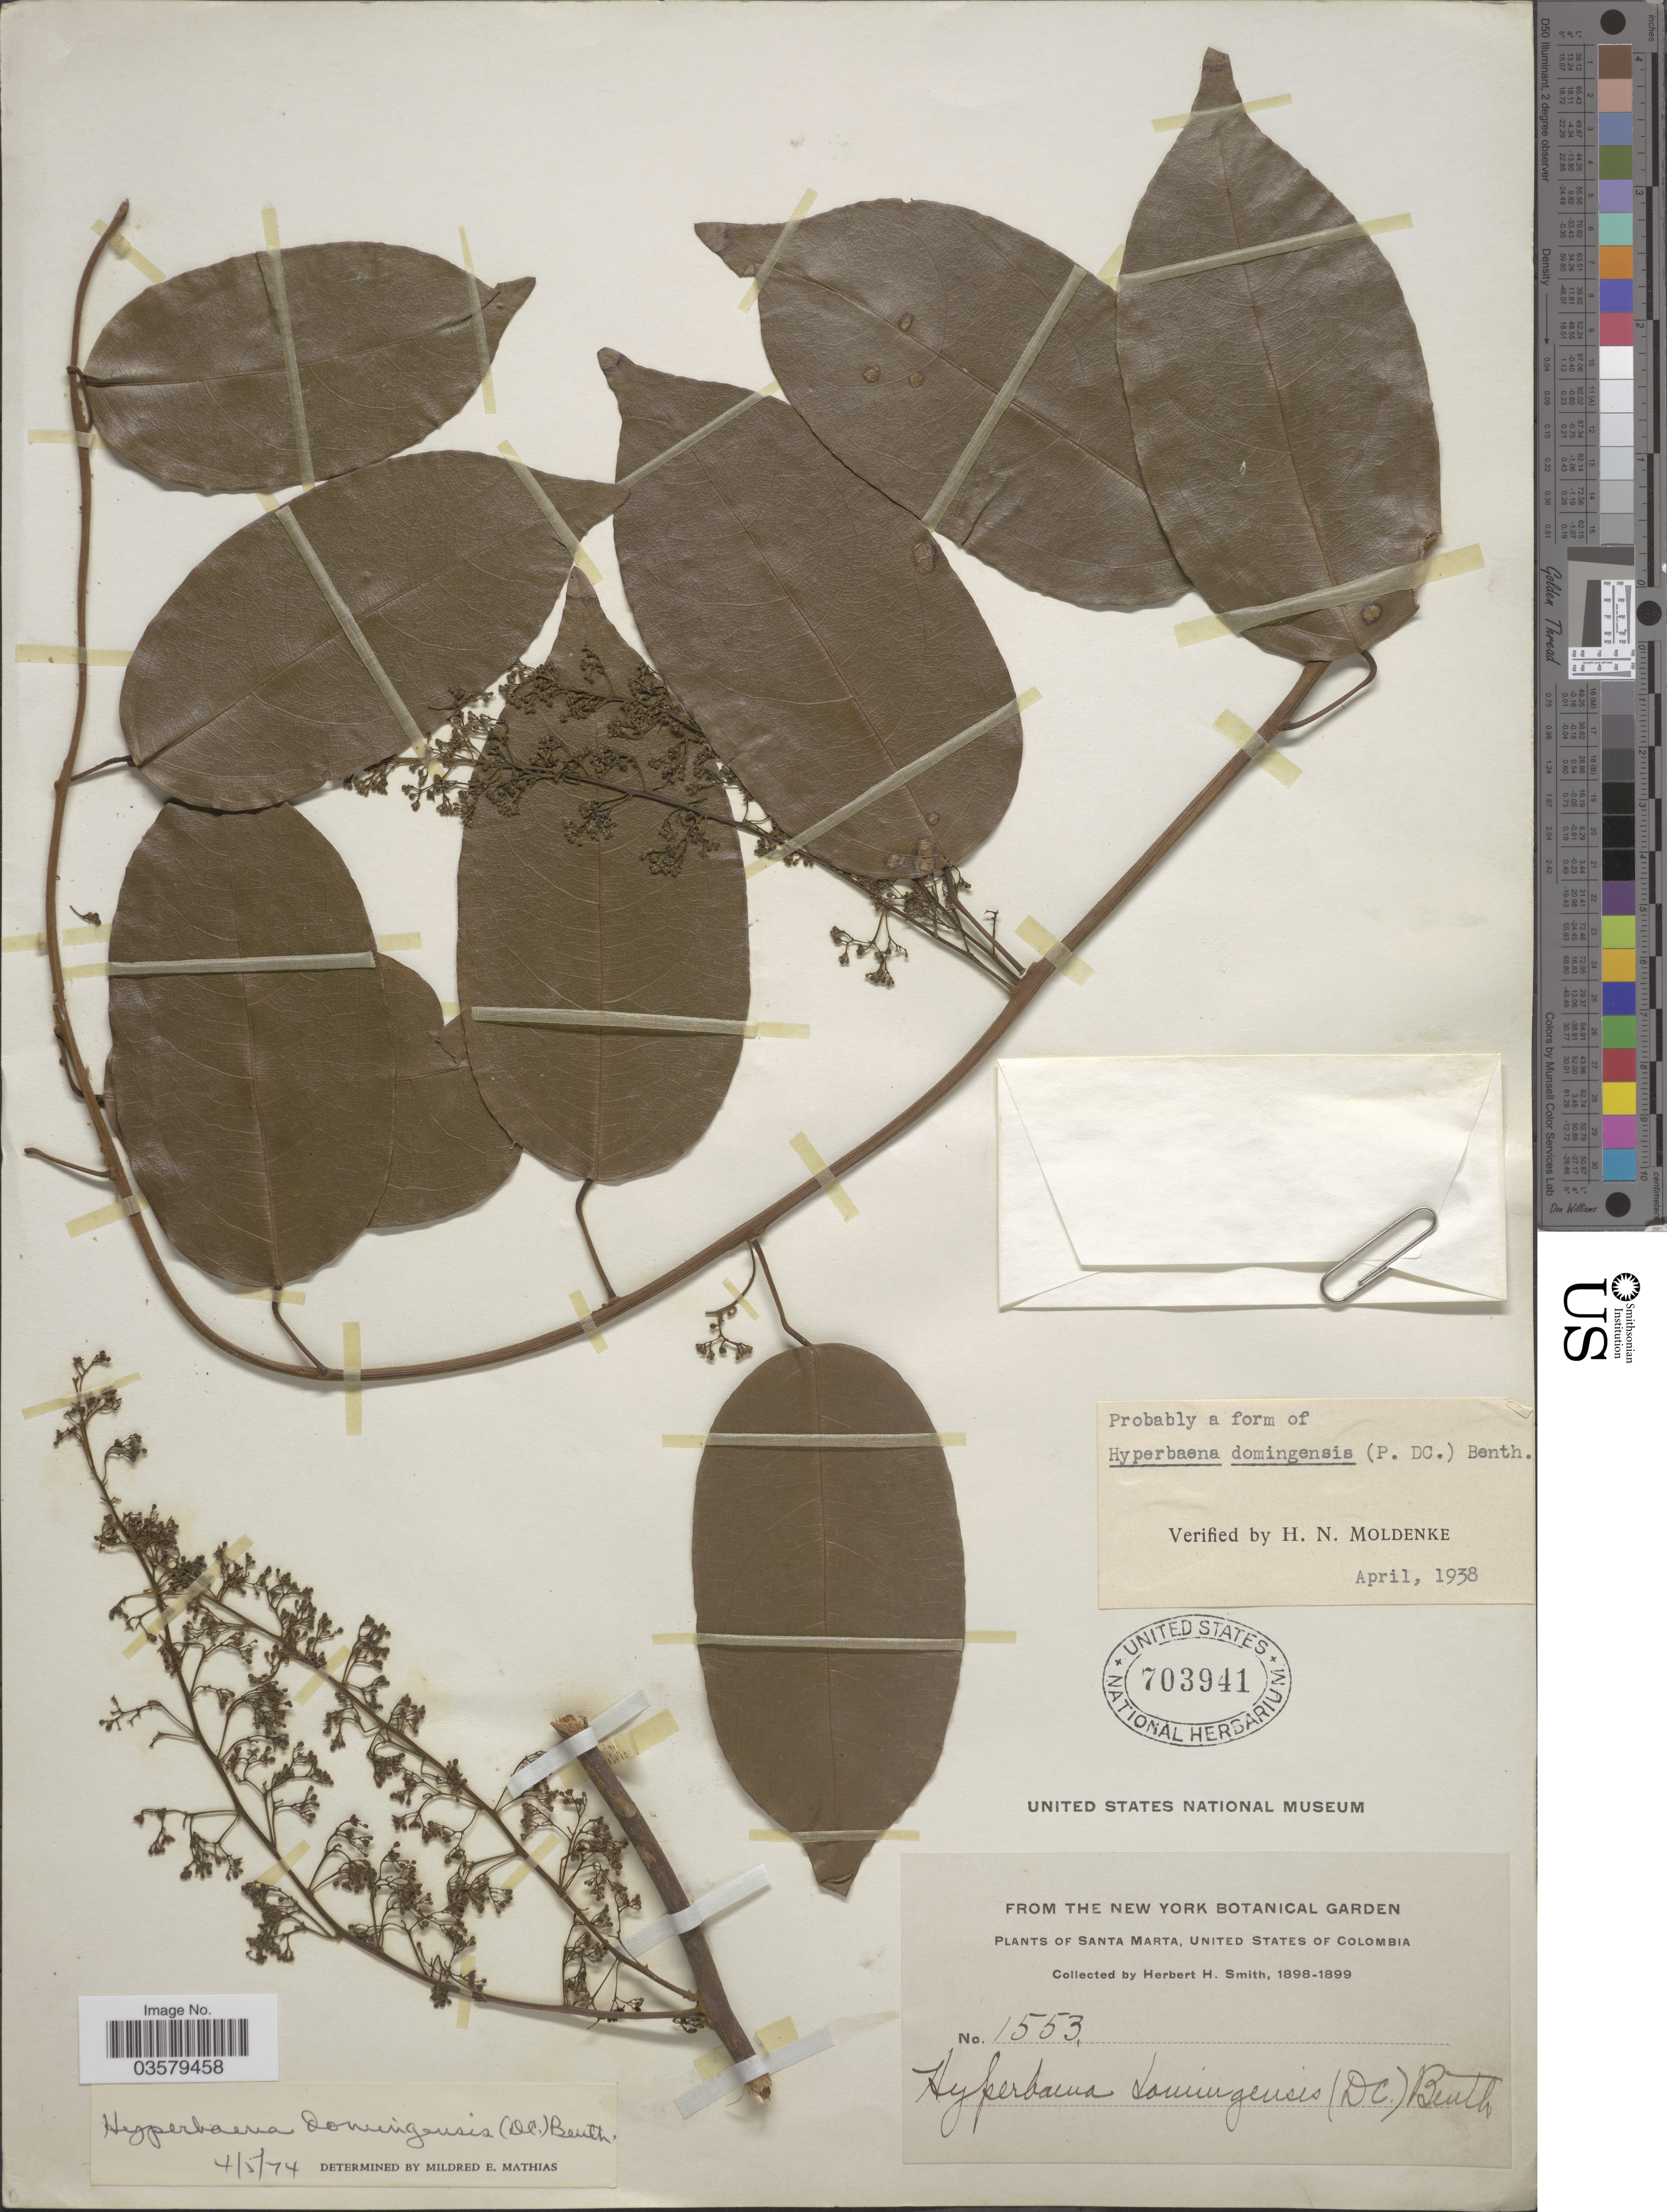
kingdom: Plantae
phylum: Tracheophyta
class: Magnoliopsida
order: Ranunculales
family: Menispermaceae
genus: Hyperbaena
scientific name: Hyperbaena domingensis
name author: (DC.) Benth.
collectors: Herbert H. Smith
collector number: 1553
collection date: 1898/1899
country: Colombia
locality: Santa Marta, United States of Colombia.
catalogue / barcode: US 703941